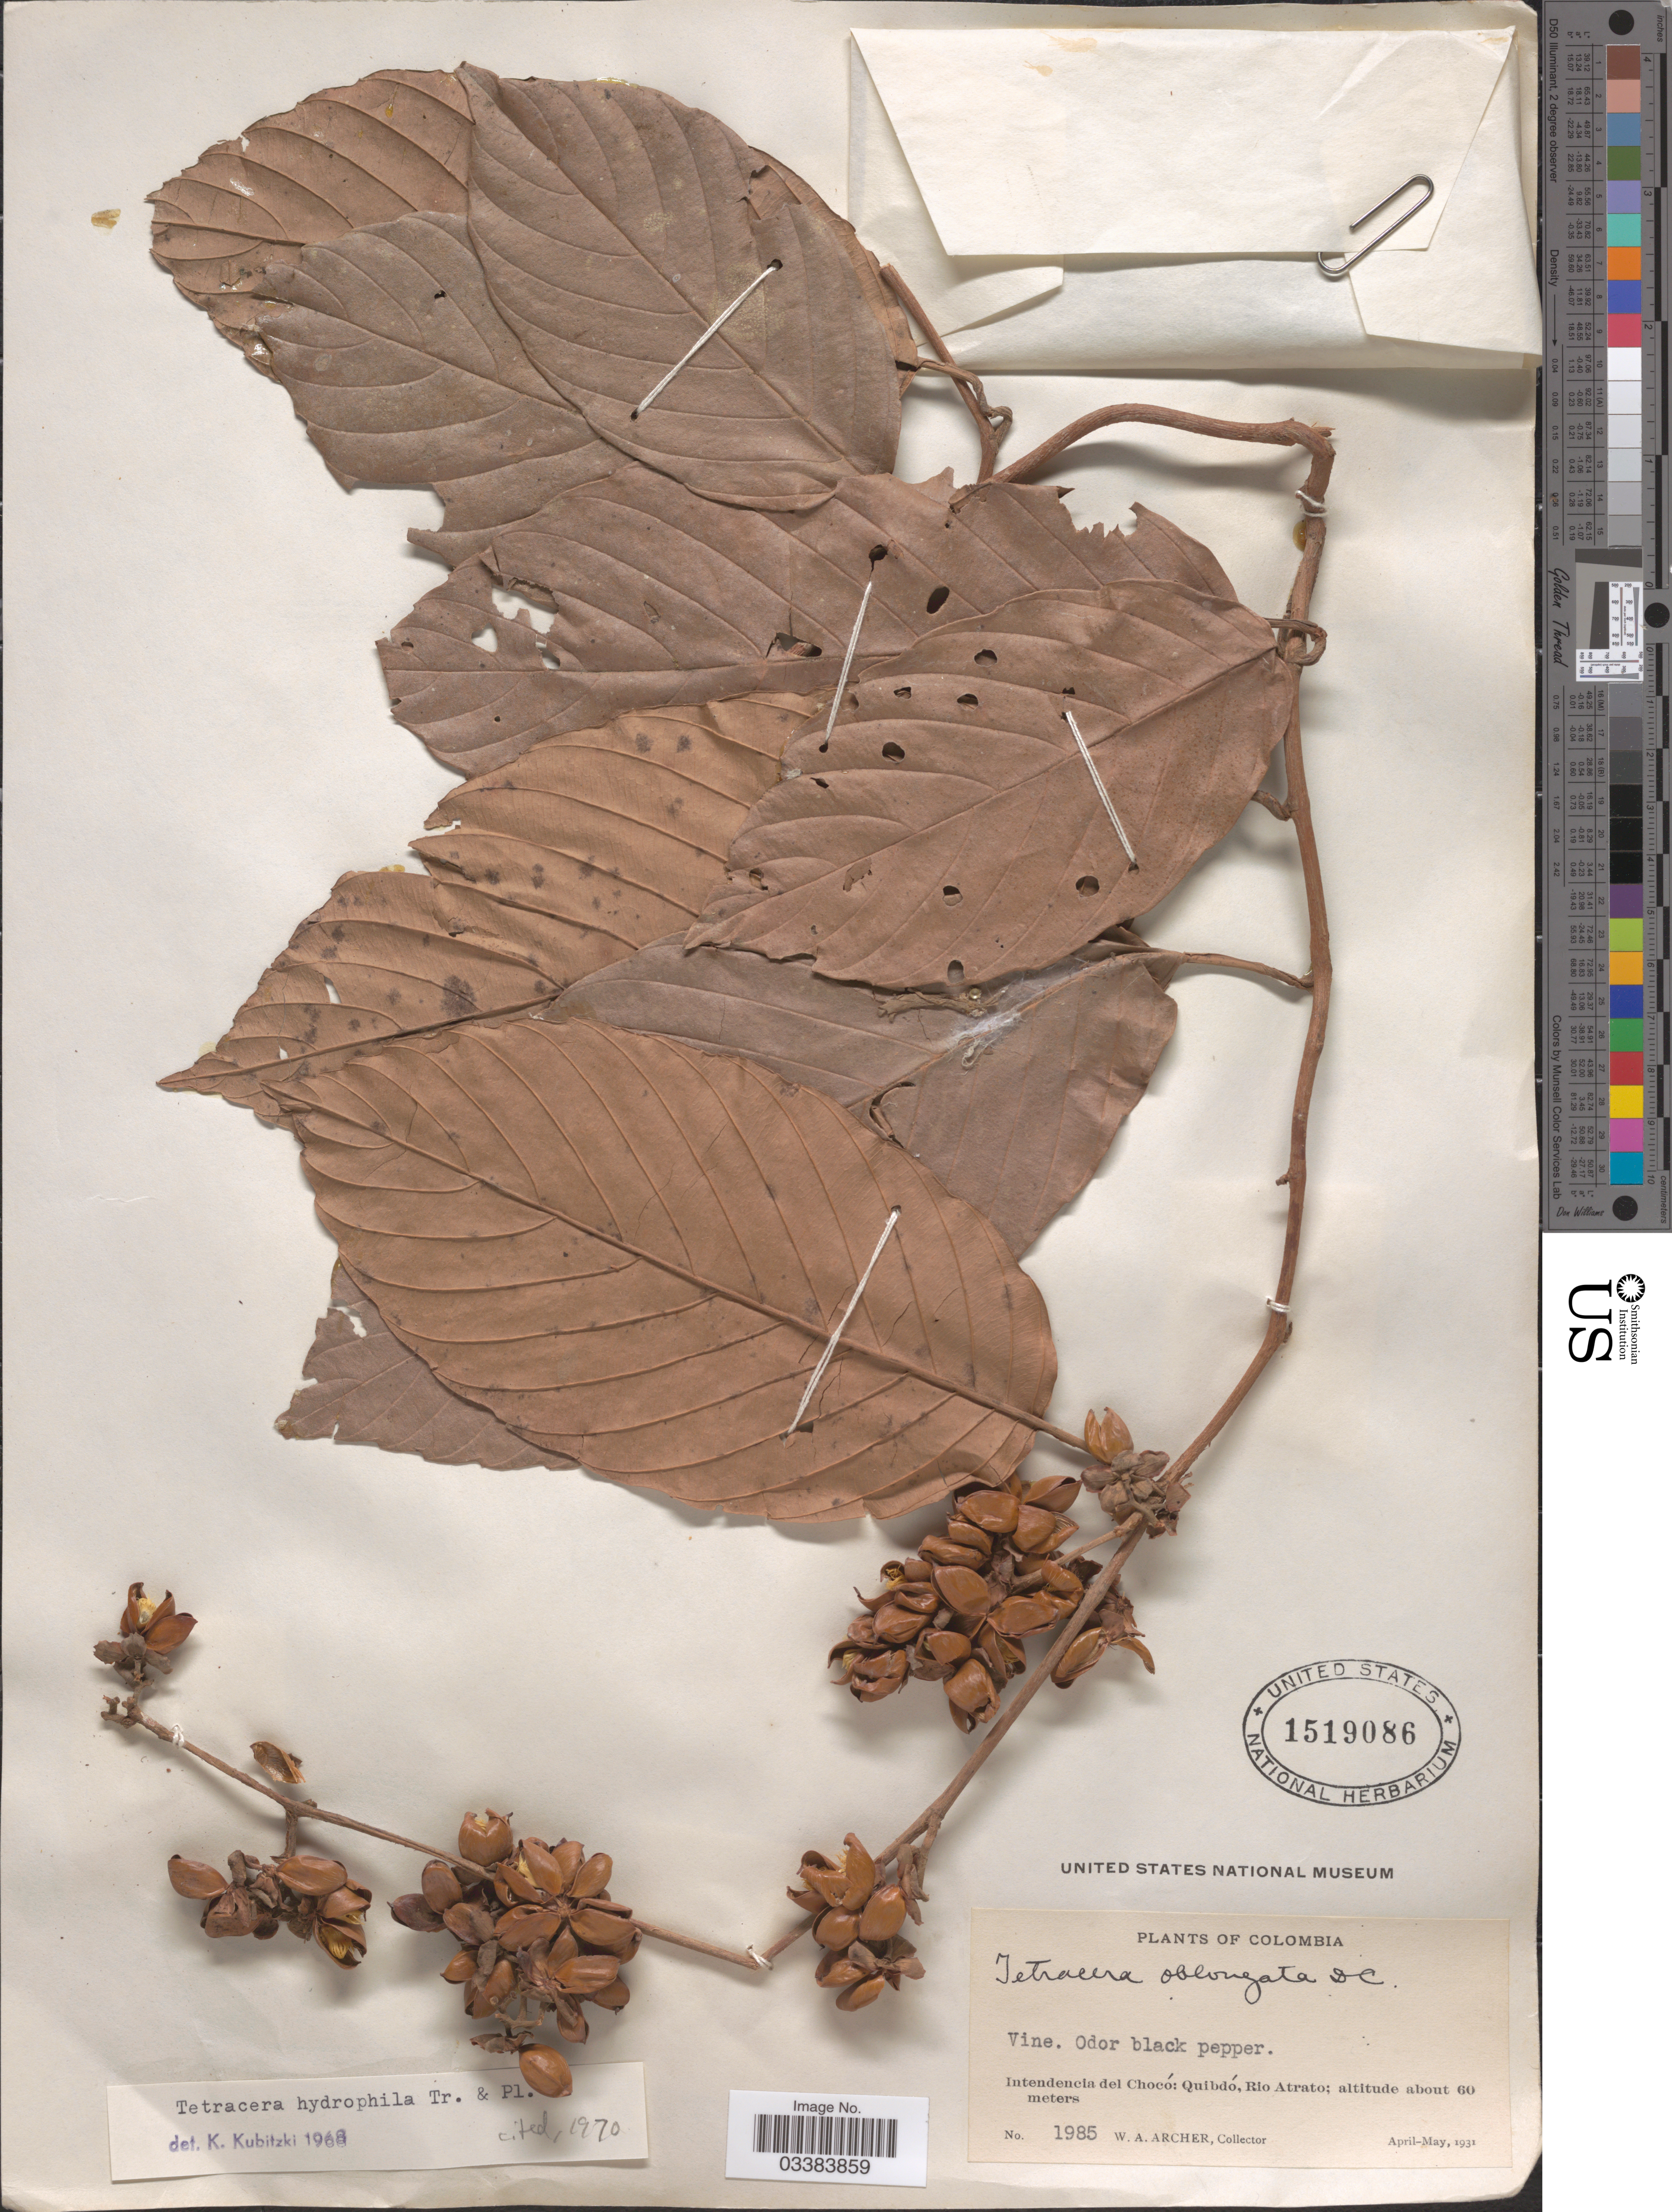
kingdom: Plantae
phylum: Tracheophyta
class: Magnoliopsida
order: Dilleniales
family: Dilleniaceae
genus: Tetracera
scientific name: Tetracera hydrophila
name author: Triana & Planch.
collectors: W. Archer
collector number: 1985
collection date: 1931-04/1931-05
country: Colombia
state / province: Chocó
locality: Intendencia del Chocó: Quibdó, Rio Atrato.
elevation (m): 60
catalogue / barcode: US 1519086